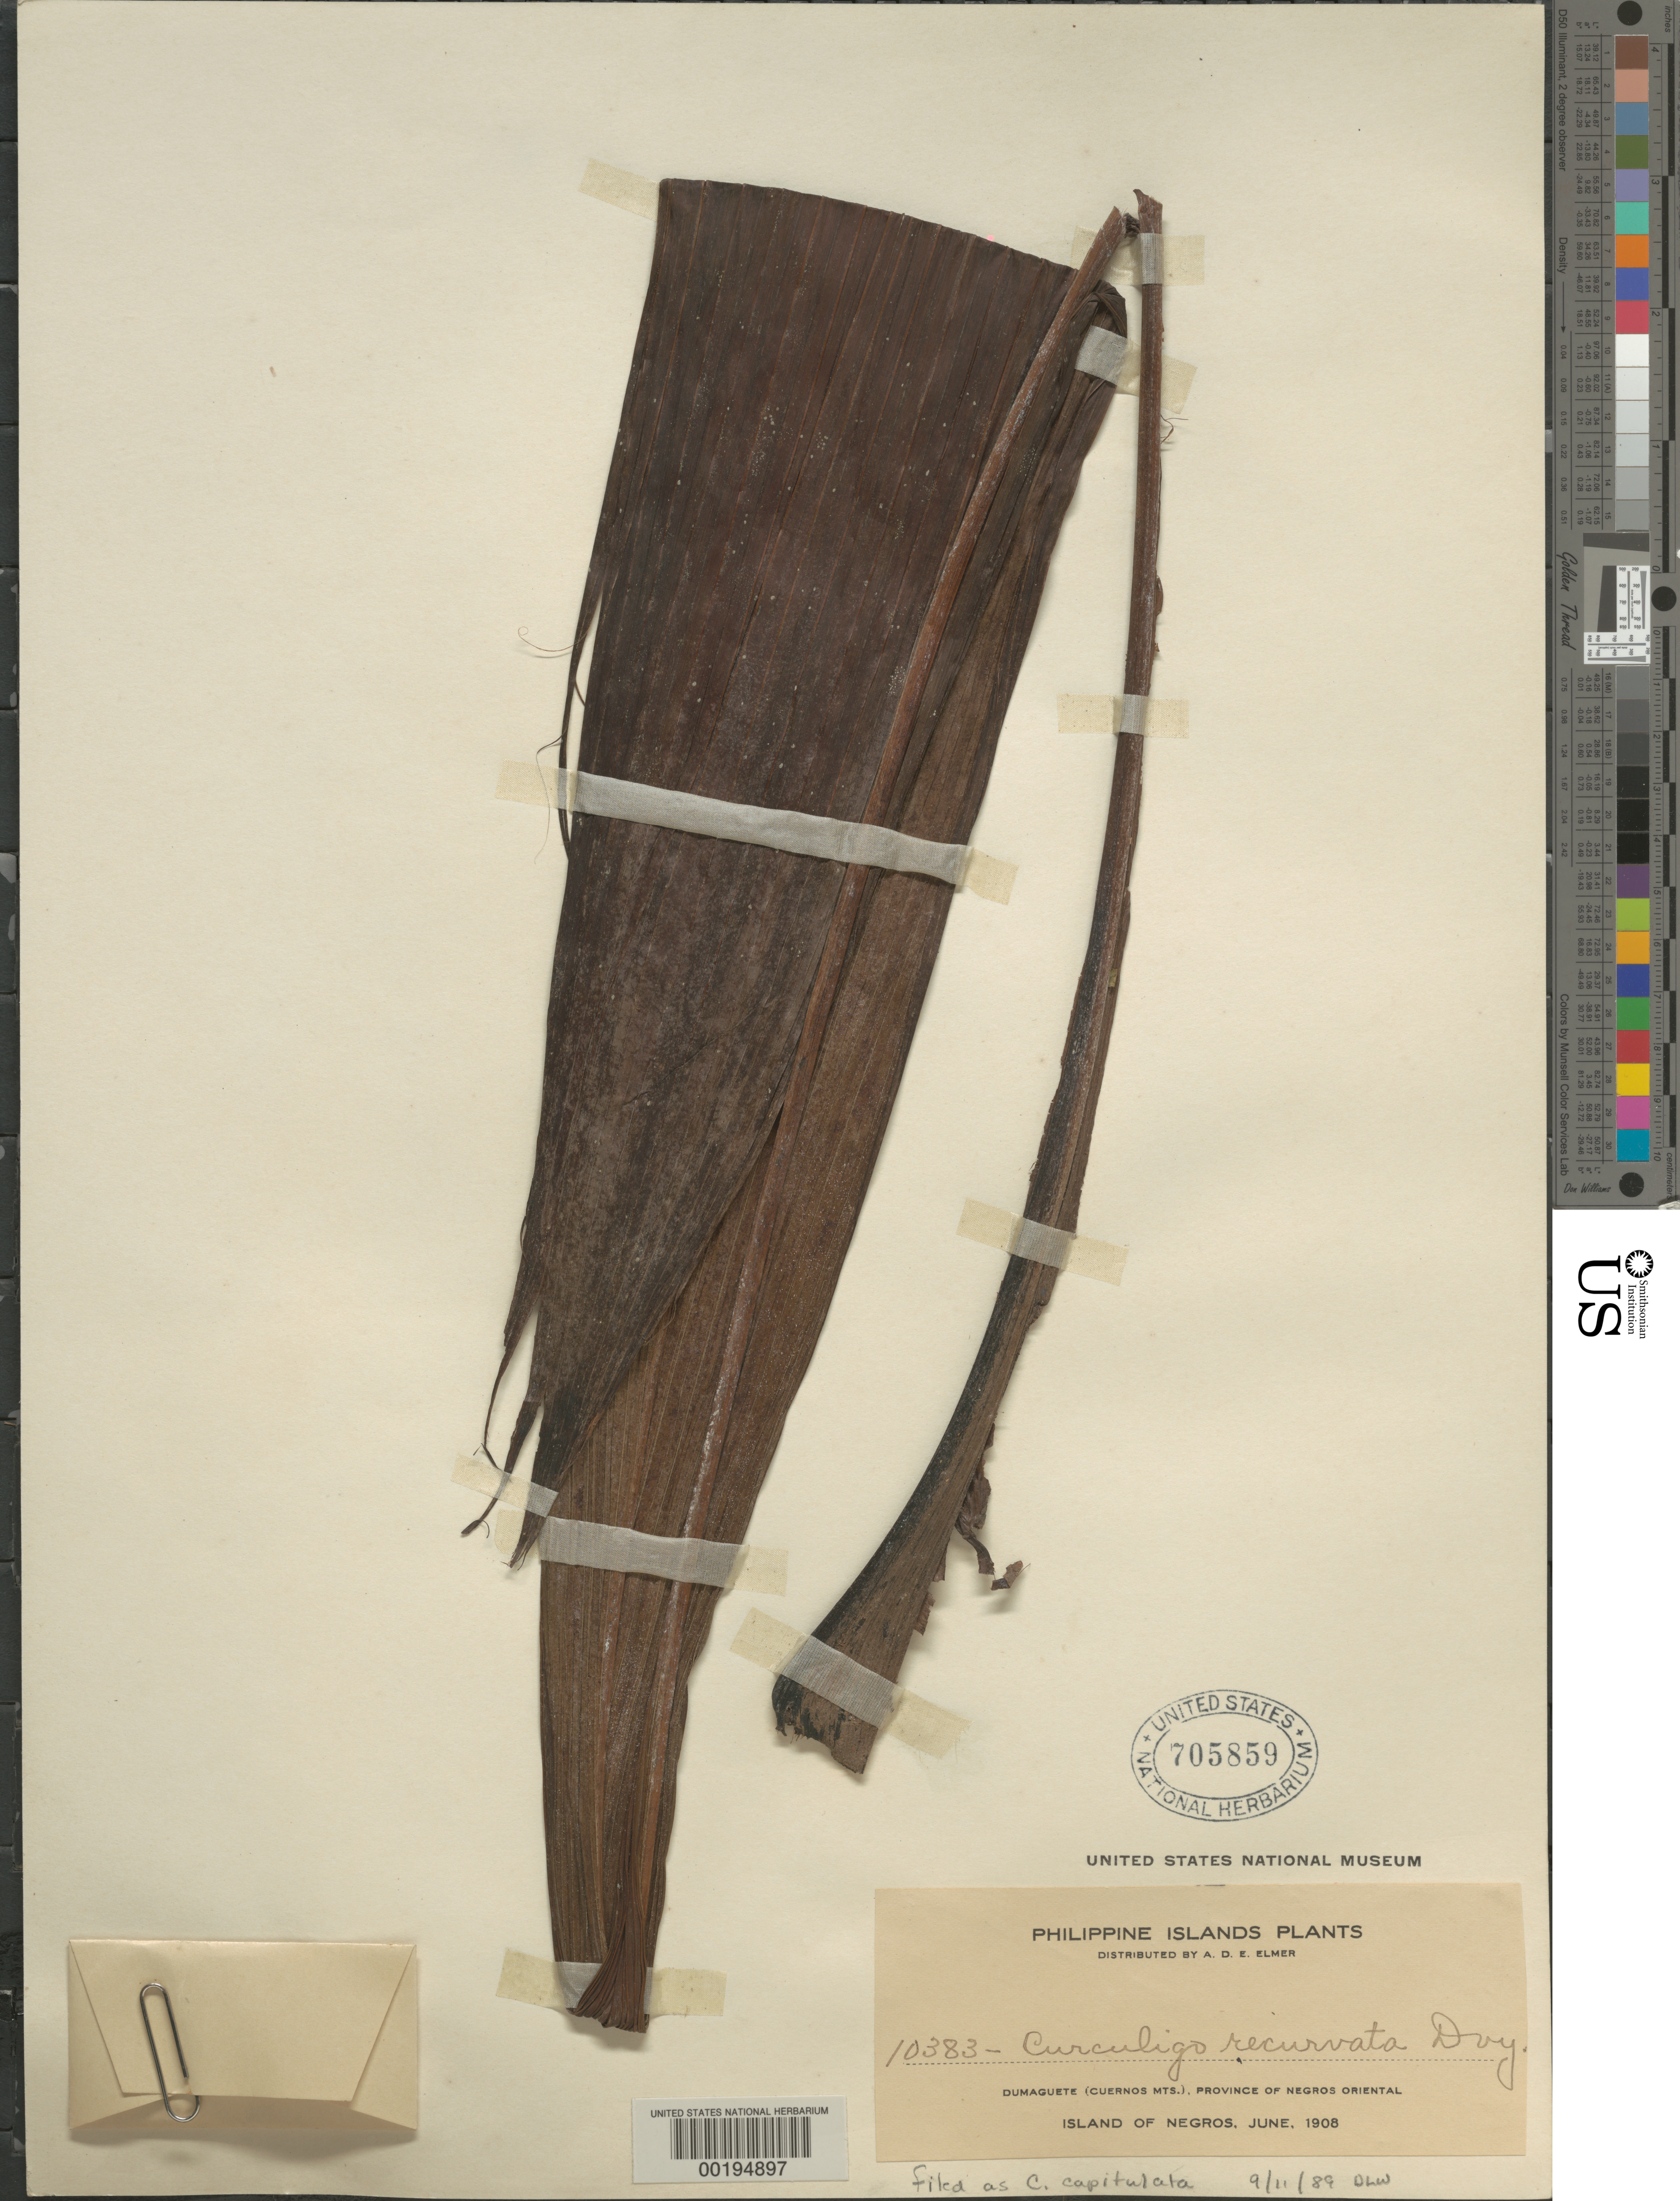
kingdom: Plantae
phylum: Tracheophyta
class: Liliopsida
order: Asparagales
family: Hypoxidaceae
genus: Curculigo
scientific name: Curculigo capitulata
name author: (Lour.) Kuntze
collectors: A. D. E. Elmer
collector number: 10383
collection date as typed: Jun 1908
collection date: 1908-06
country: Philippines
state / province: Central Visayas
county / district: Negros Oriental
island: Negros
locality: Dumaguete (cuernos mts.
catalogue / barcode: US 705859